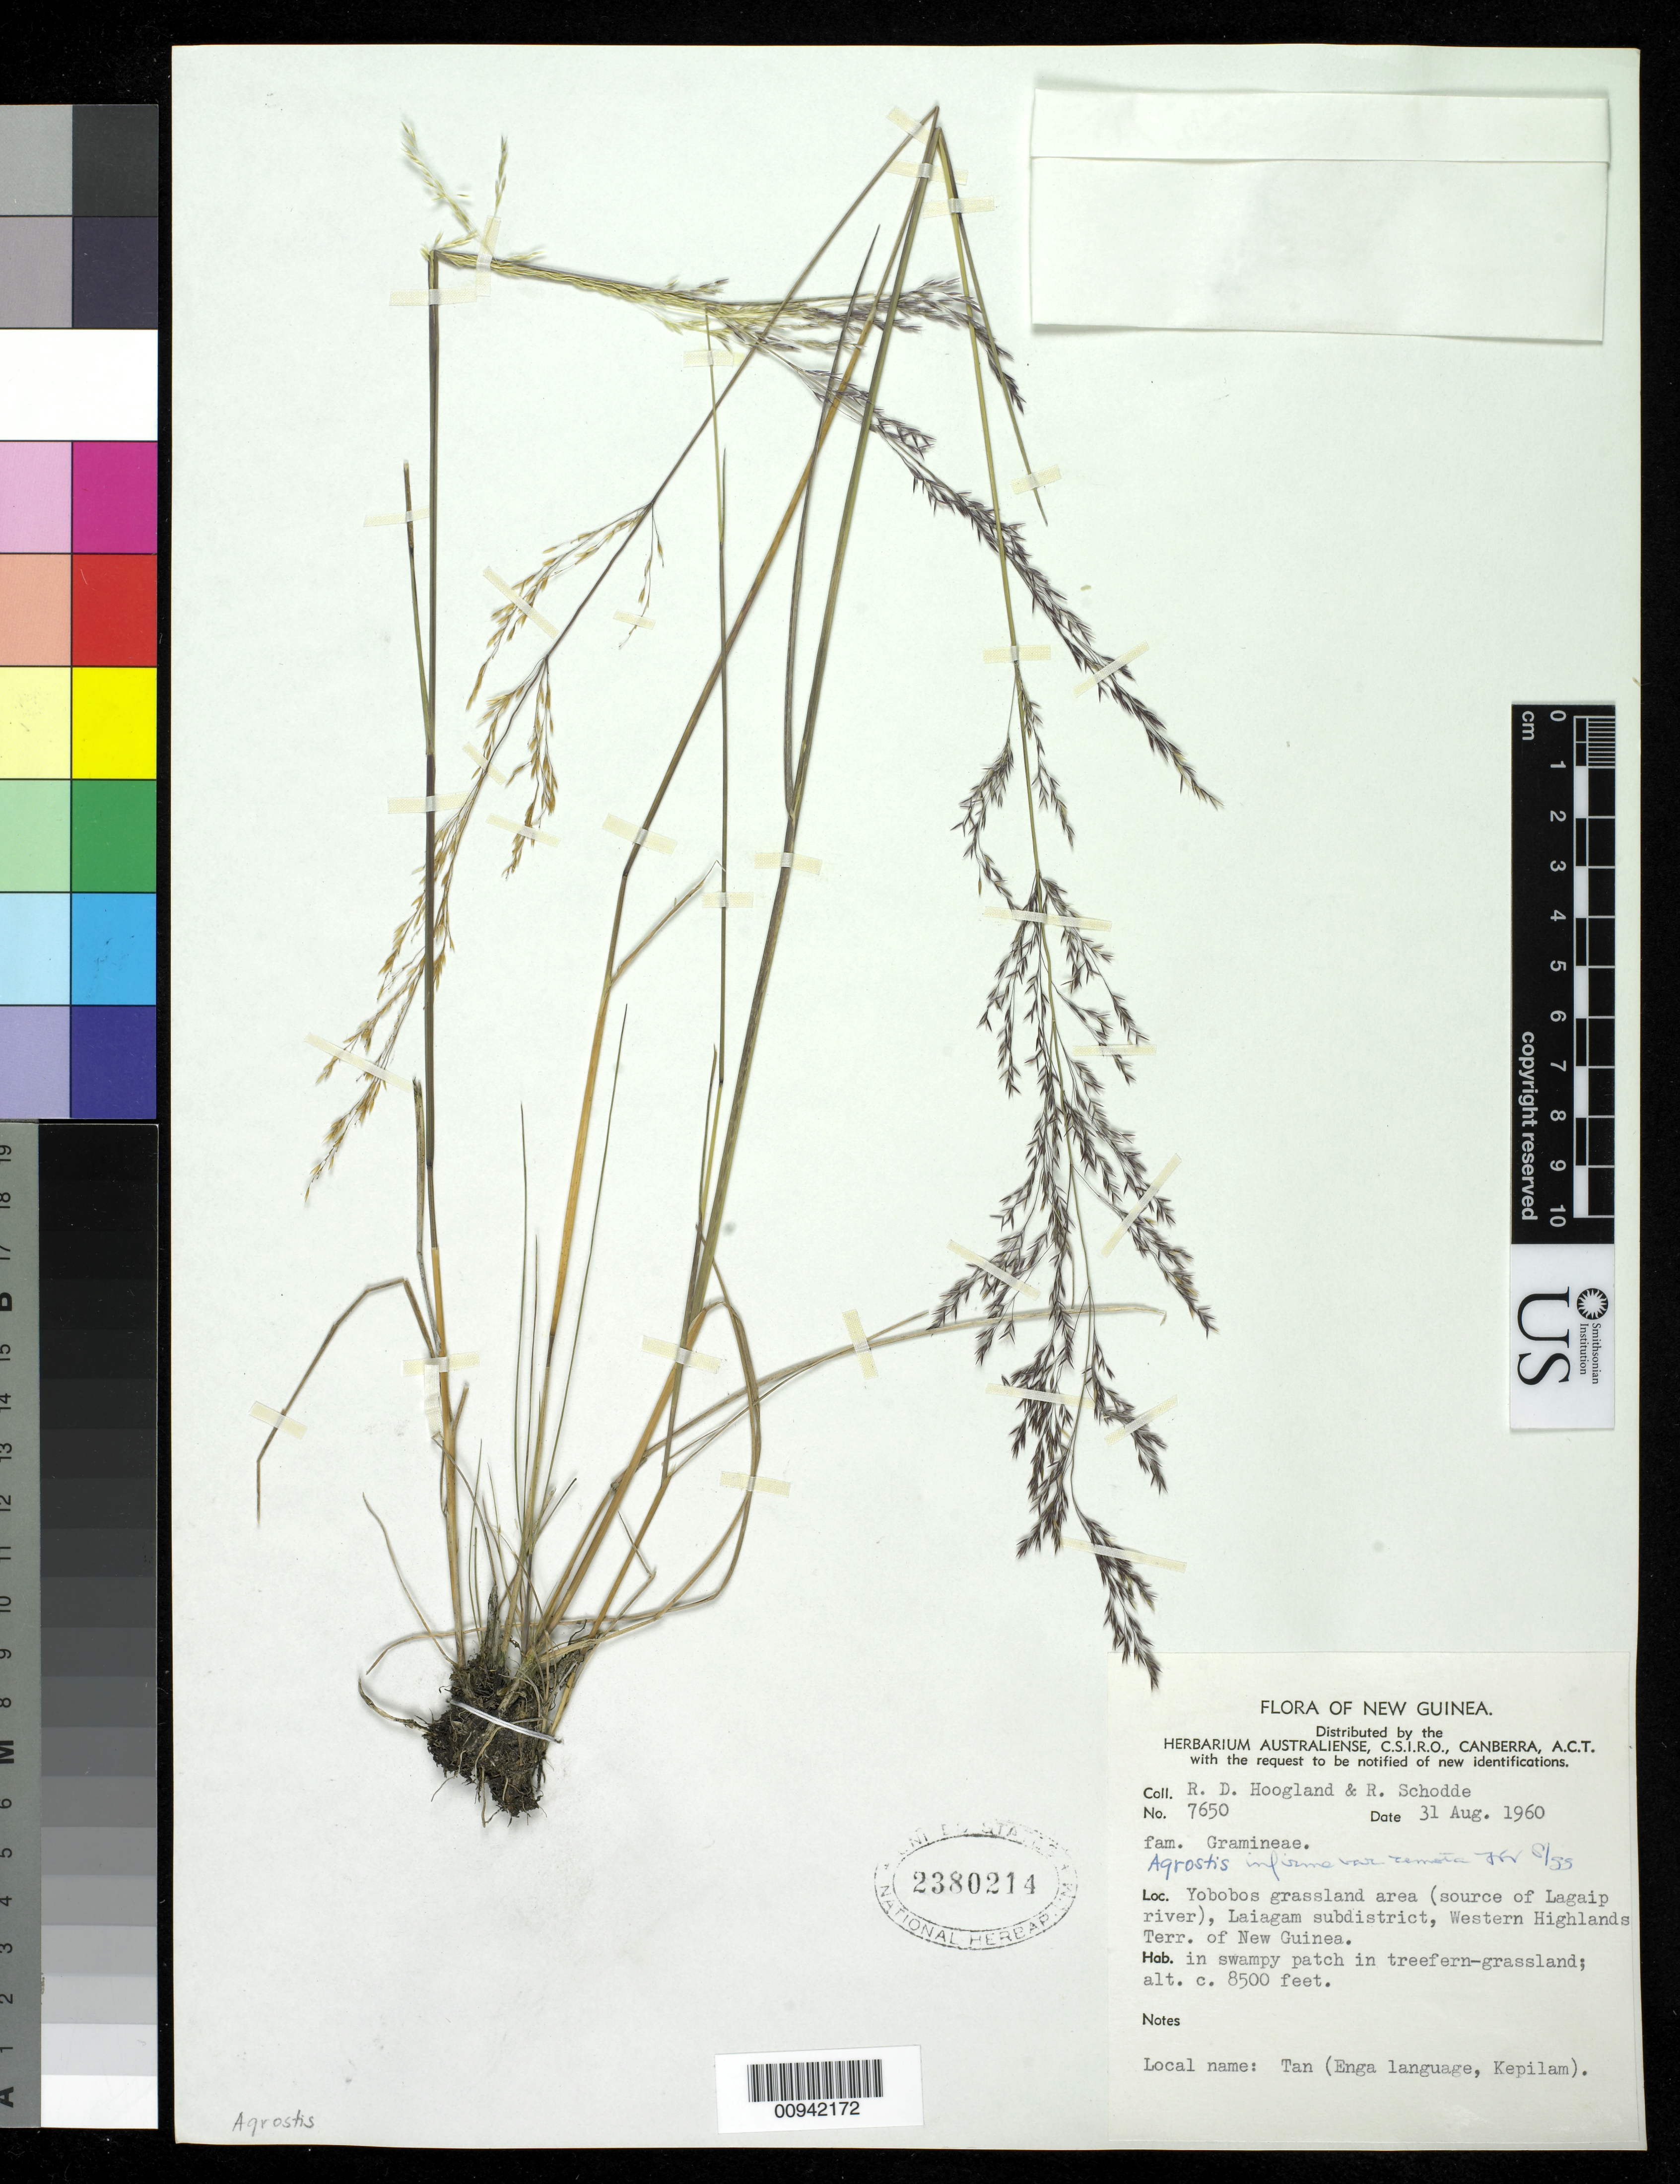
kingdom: Plantae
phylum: Tracheophyta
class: Liliopsida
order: Poales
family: Poaceae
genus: Agrostis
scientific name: Agrostis infirma var. remota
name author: (Büse) Veldkamp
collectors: R. D. Hoogland & R. Schodde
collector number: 7650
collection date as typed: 31 Aug 1960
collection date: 1960-08-31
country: Papua New Guinea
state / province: Enga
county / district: Laiagam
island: New Guinea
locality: Yobobos grassland area (source of Lagaip River)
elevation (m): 2591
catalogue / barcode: US 2380214